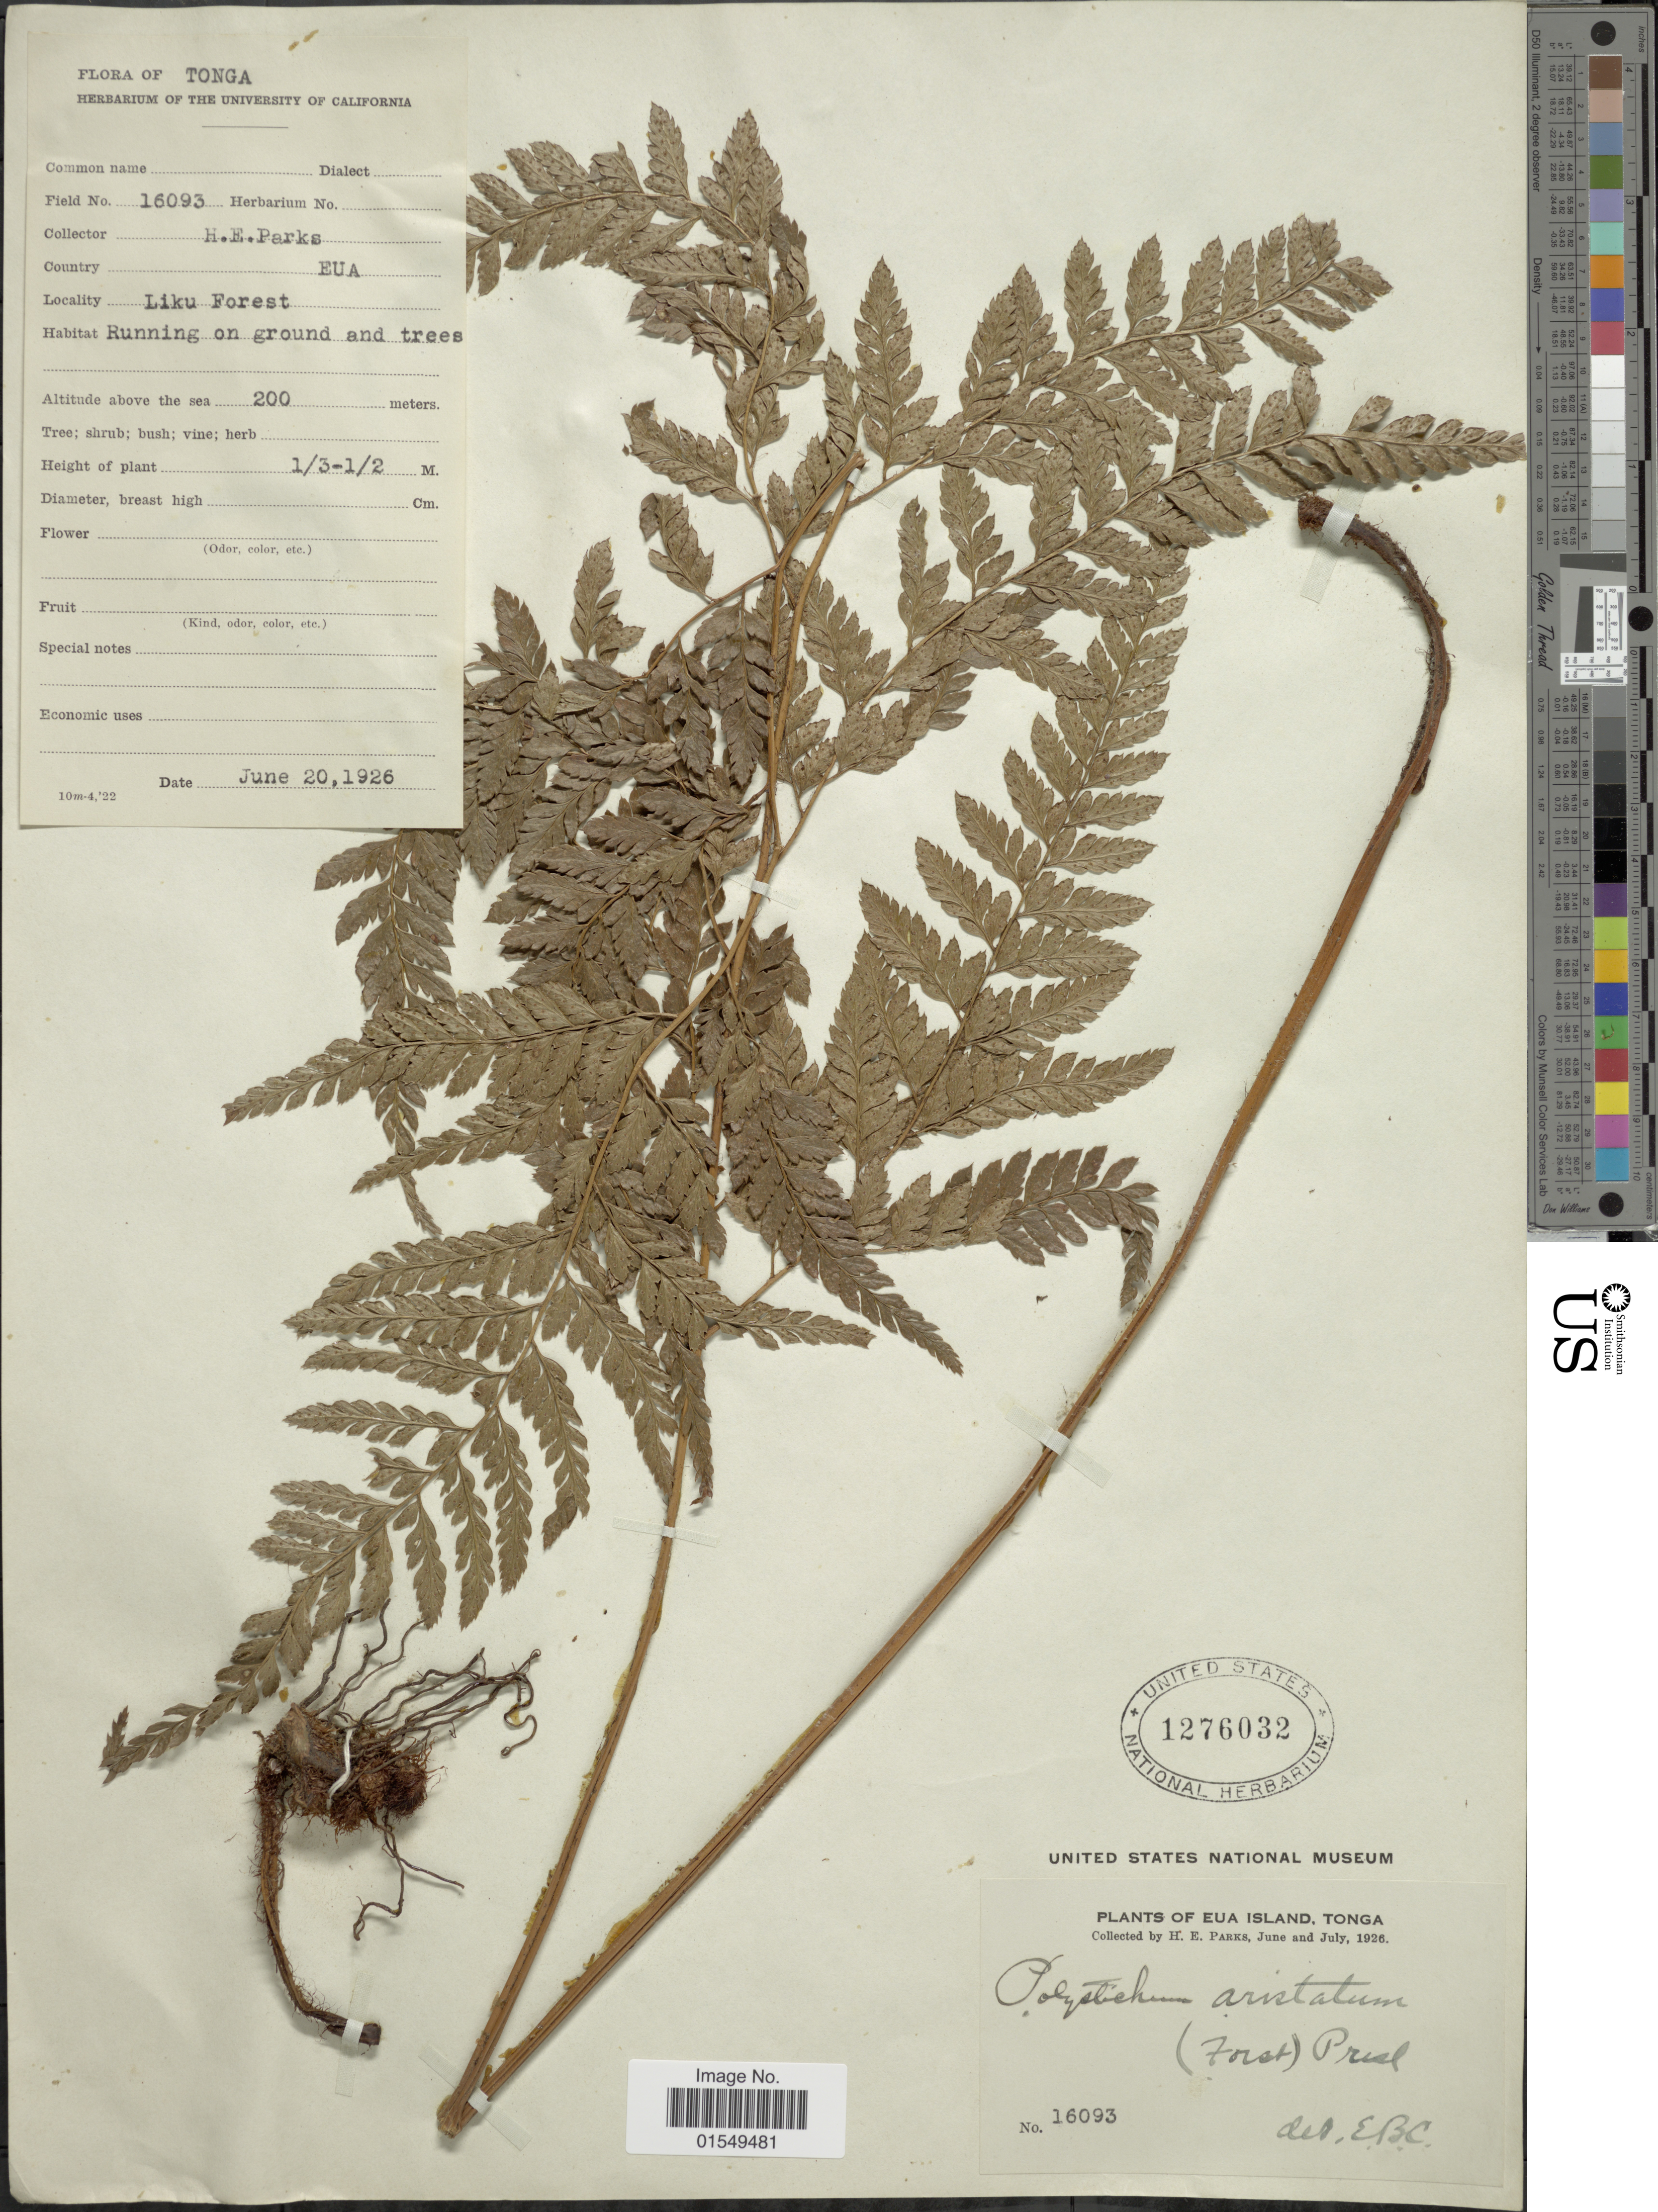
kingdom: Plantae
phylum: Tracheophyta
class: Polypodiopsida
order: Polypodiales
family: Dryopteridaceae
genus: Arachniodes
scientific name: Arachniodes aristata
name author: (G. Forst.) Tindale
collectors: H. E. Parks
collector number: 16093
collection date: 1926-06-20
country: Tonga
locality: Country Eua, Liku Forest, Eua Island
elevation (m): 200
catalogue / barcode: US 1276032